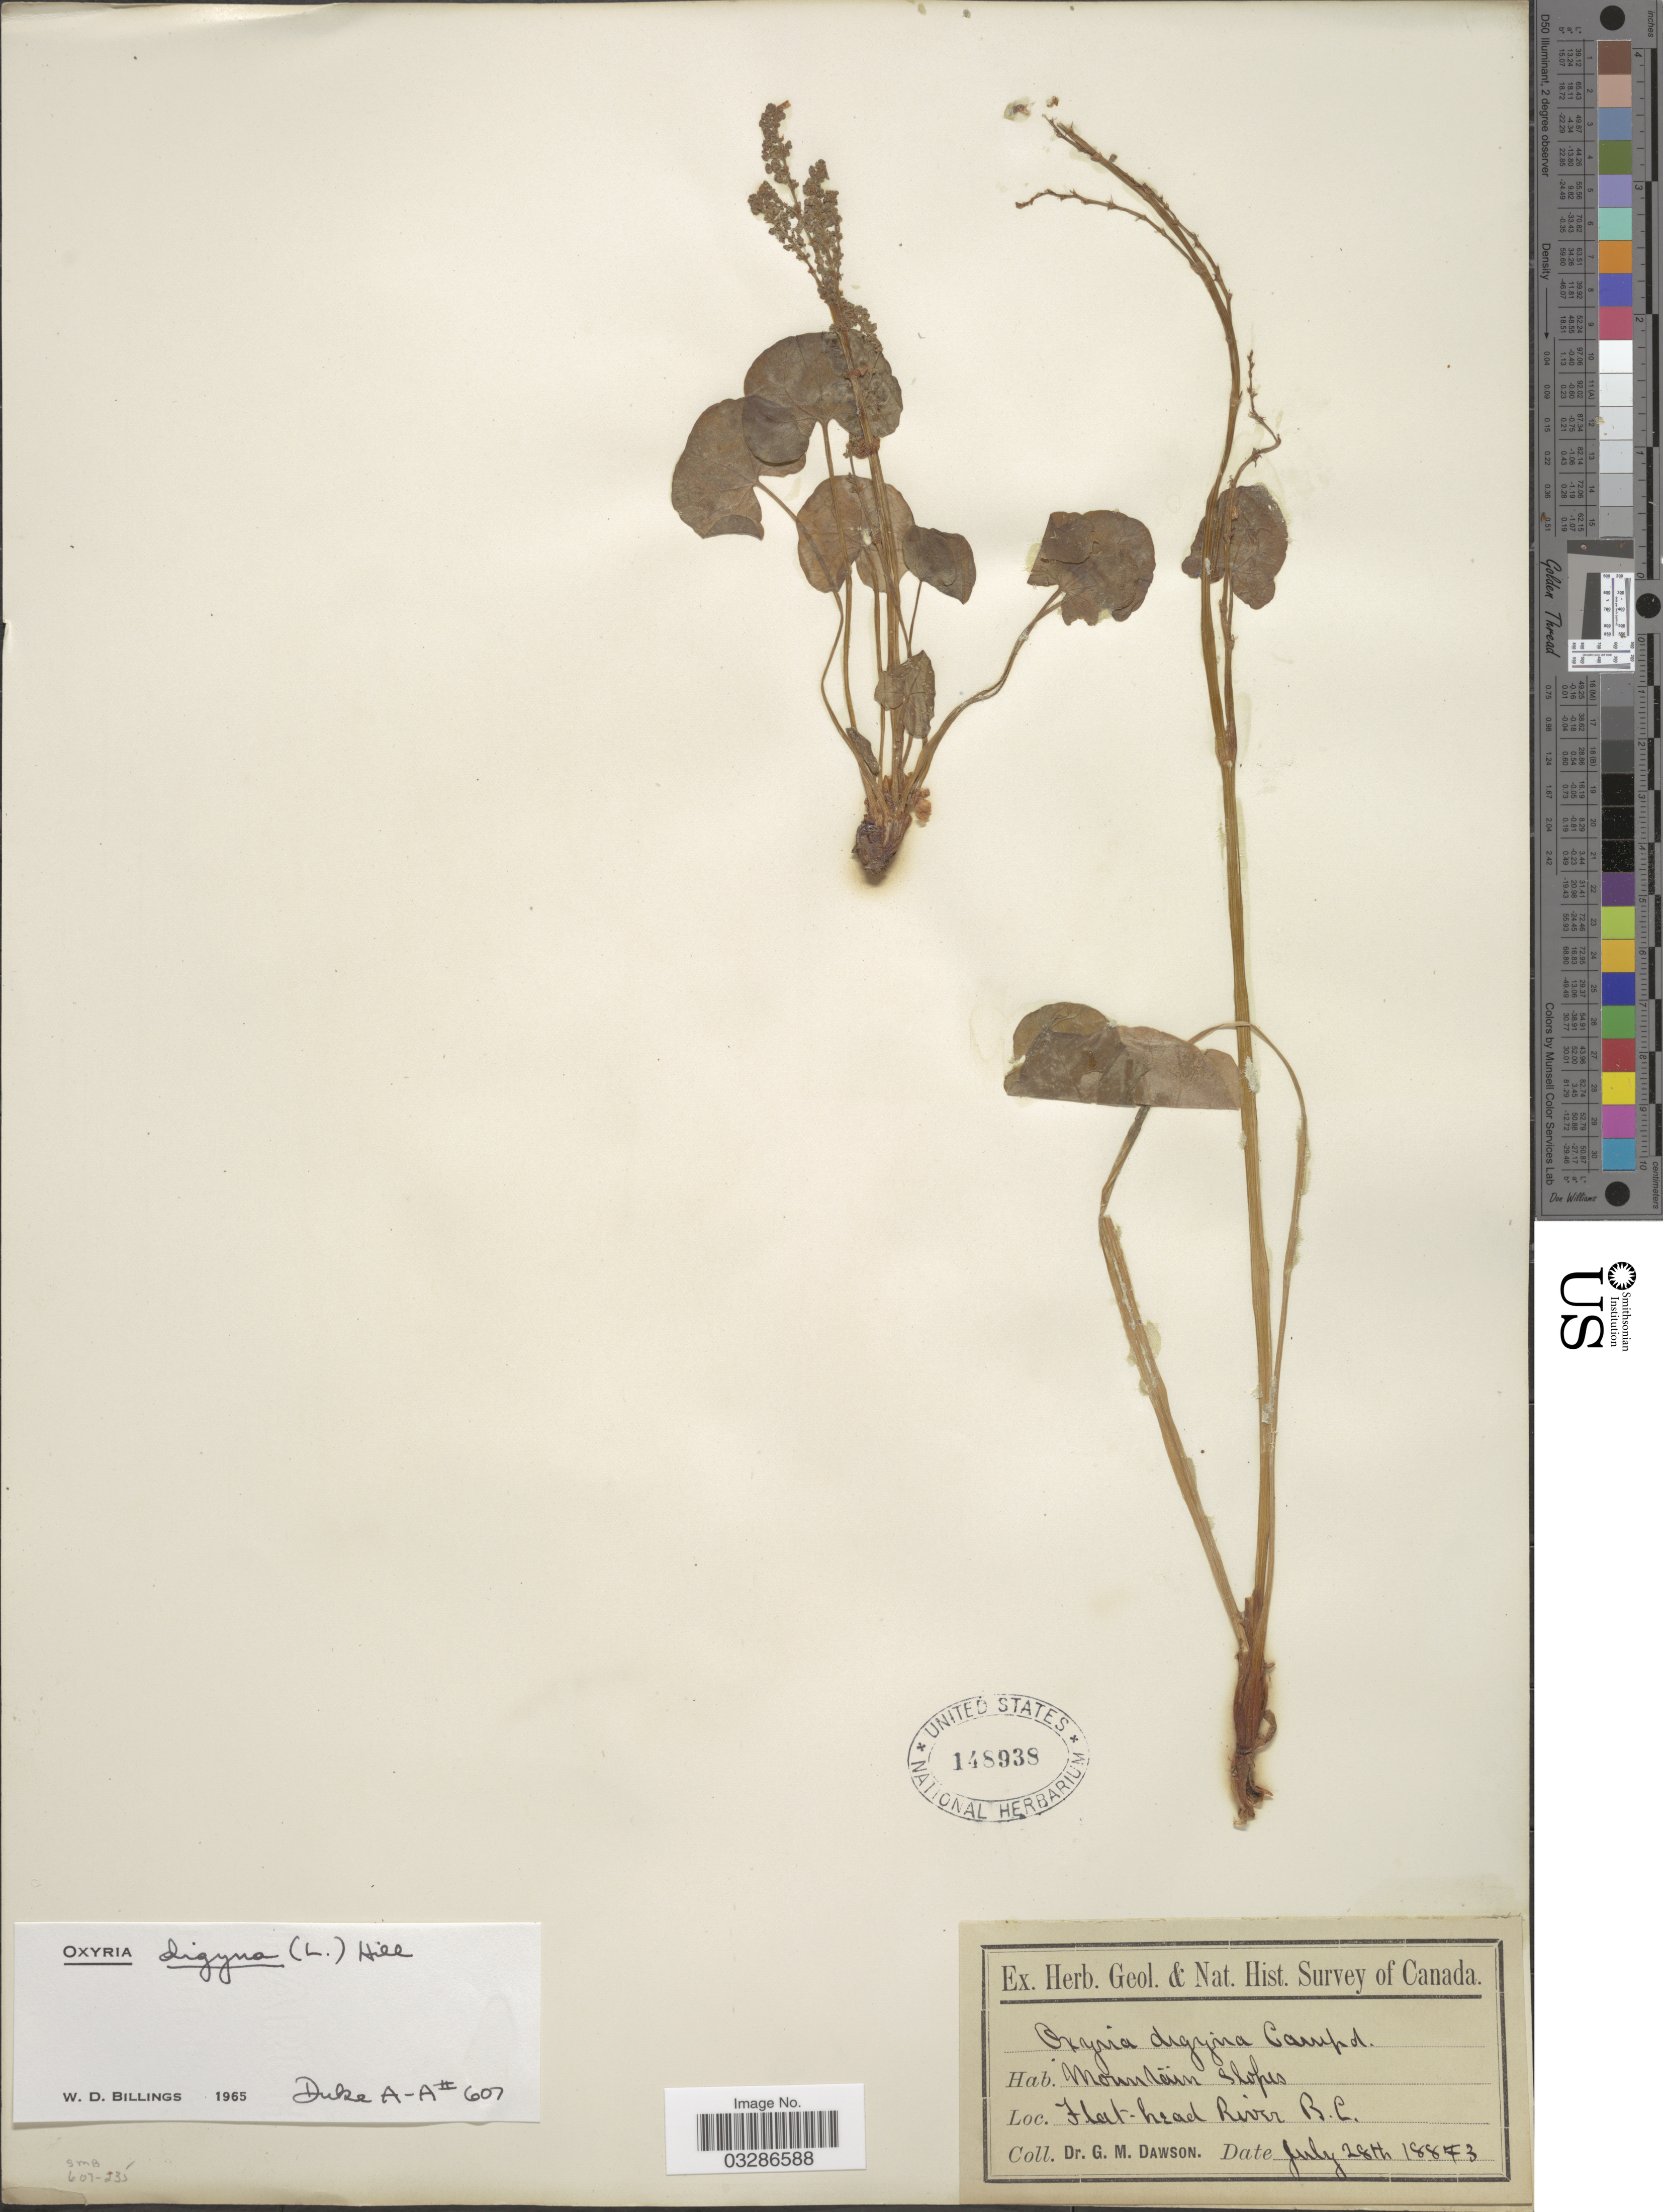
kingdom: Plantae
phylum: Tracheophyta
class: Magnoliopsida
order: Caryophyllales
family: Polygonaceae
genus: Oxyria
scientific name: Oxyria digyna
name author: (L.) Hill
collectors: G. M. Dawson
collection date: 1883-07-28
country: Canada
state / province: British Columbia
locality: Flat Head River.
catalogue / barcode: US 148938